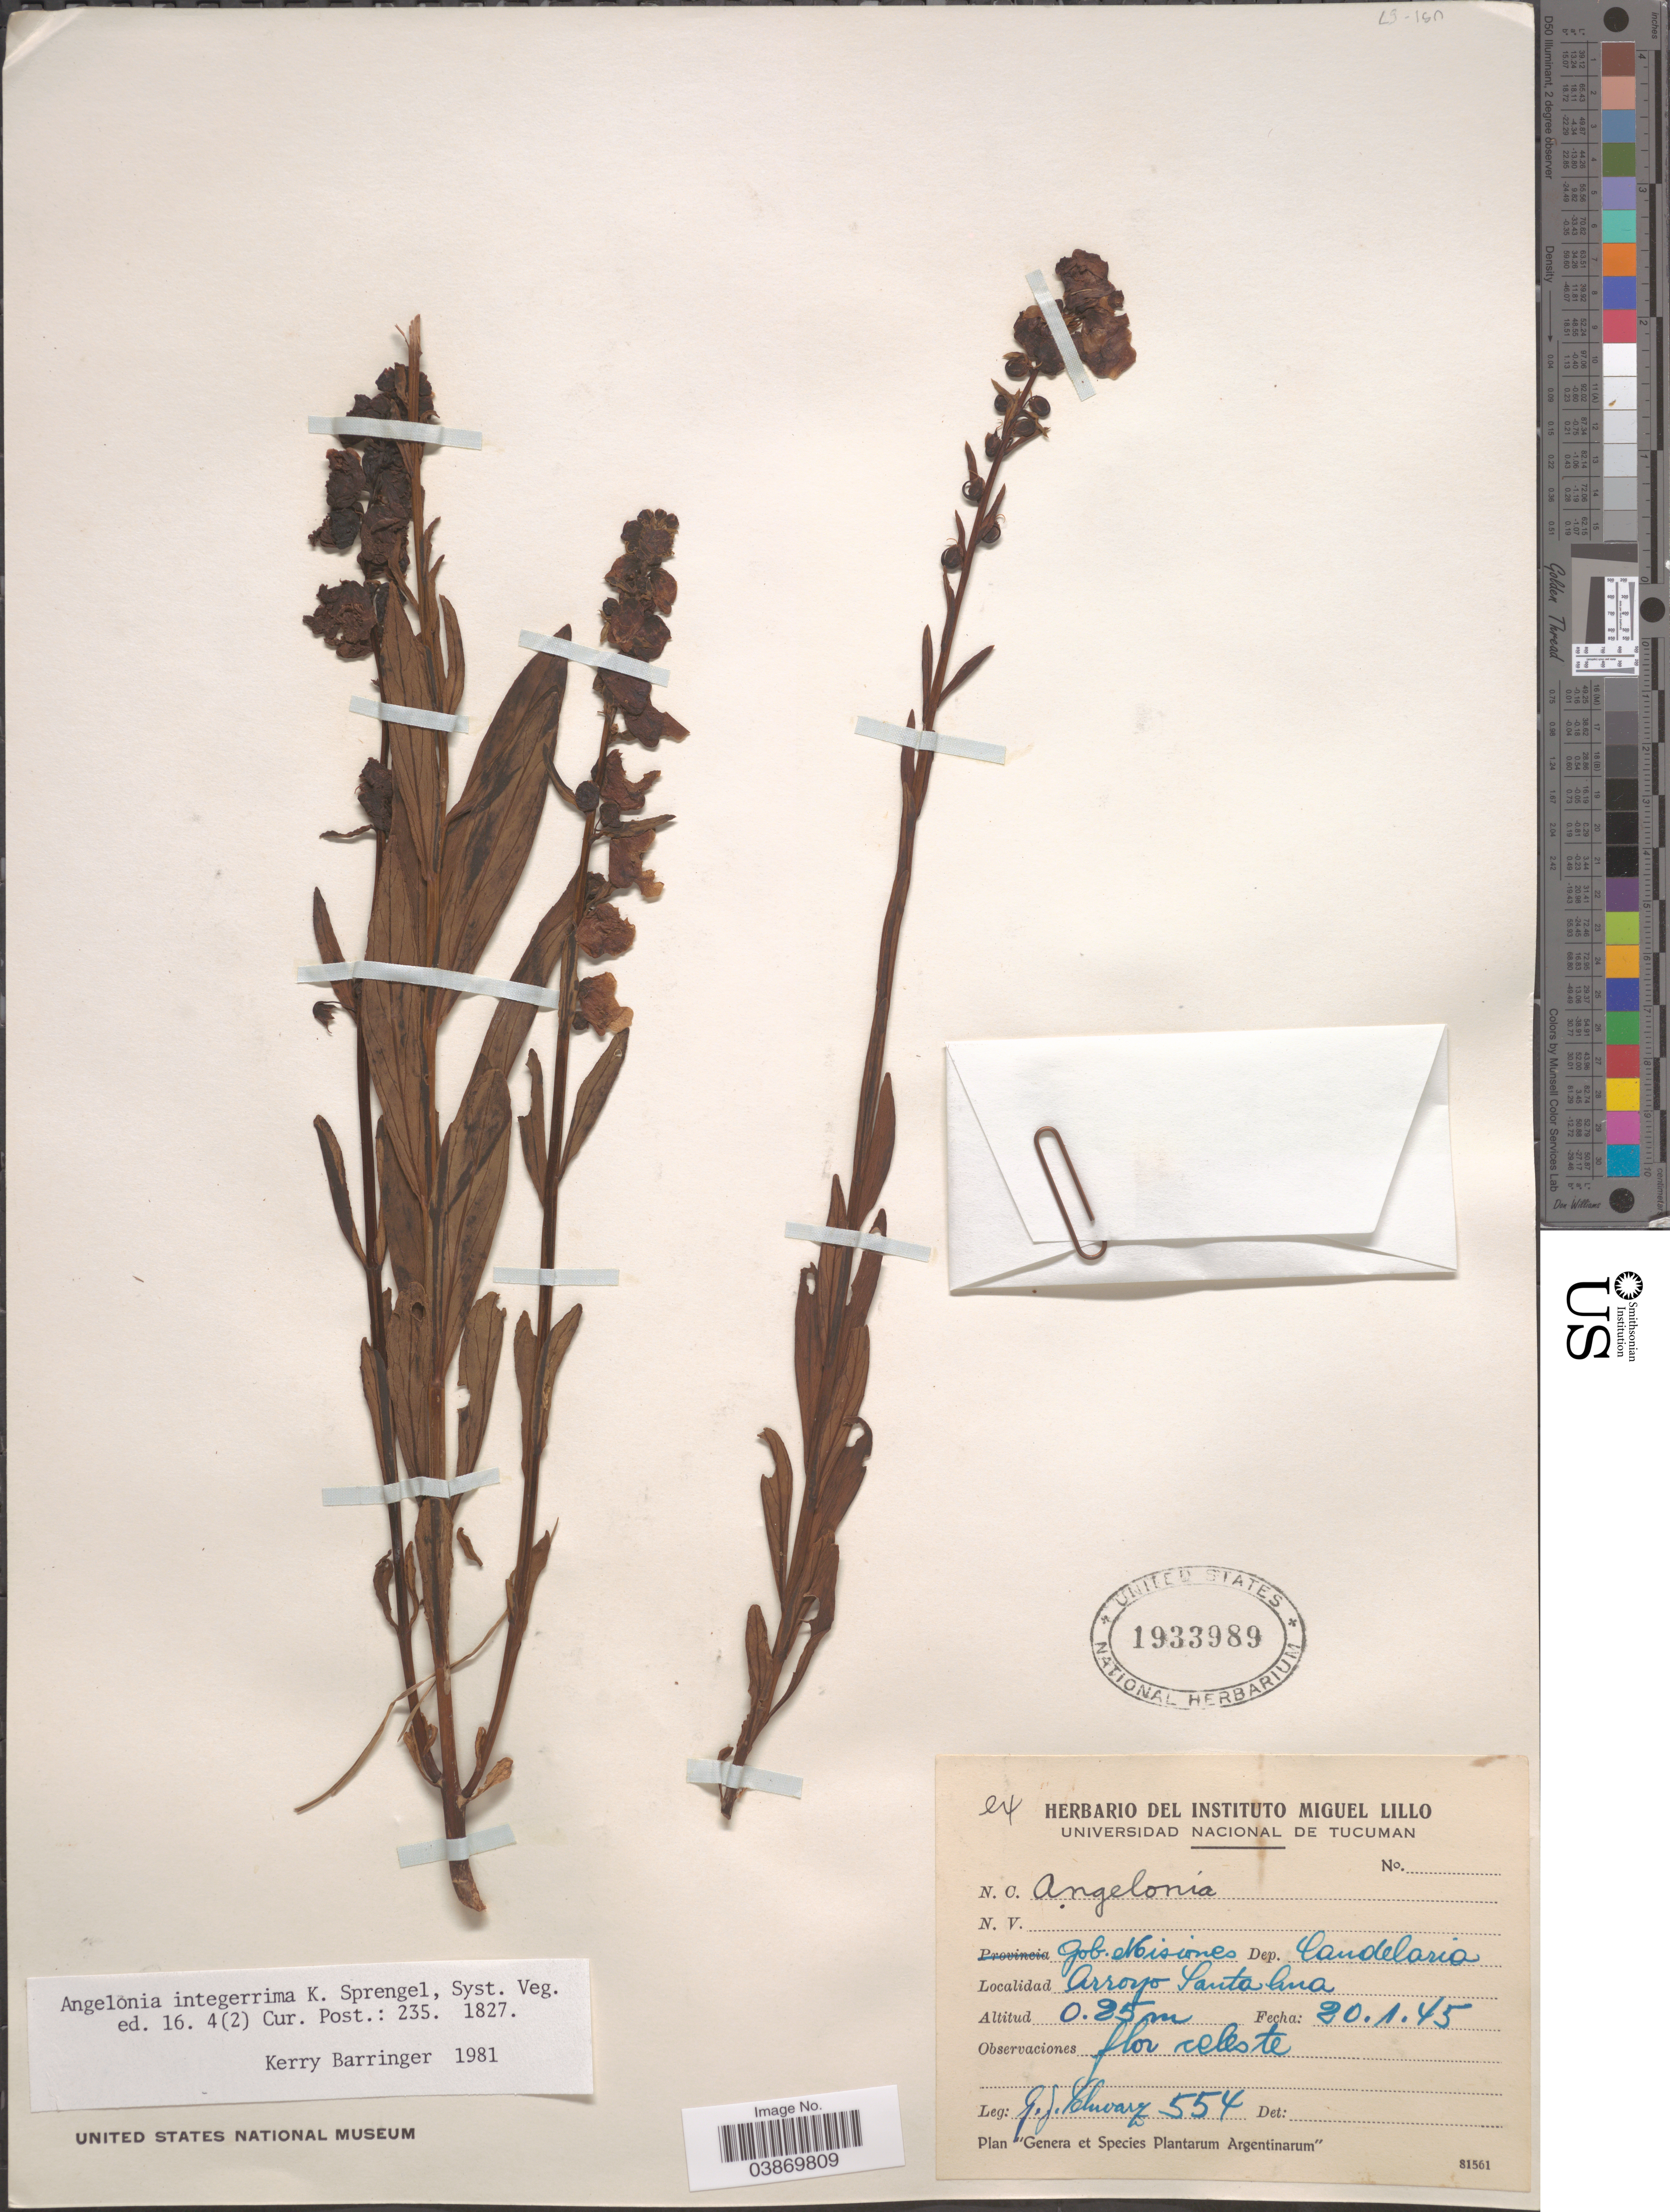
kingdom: Plantae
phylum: Tracheophyta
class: Magnoliopsida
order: Lamiales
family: Plantaginaceae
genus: Angelonia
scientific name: Angelonia integerrima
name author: Spreng.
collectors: G. J. Schwarz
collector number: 554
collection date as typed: Transcribed d/m/y: 20/1/45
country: Argentina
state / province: Misiones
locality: Gob. Misiones, Dep. Candelaria. Arroyo Santa Ana.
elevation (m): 0.25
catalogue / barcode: US 1933989